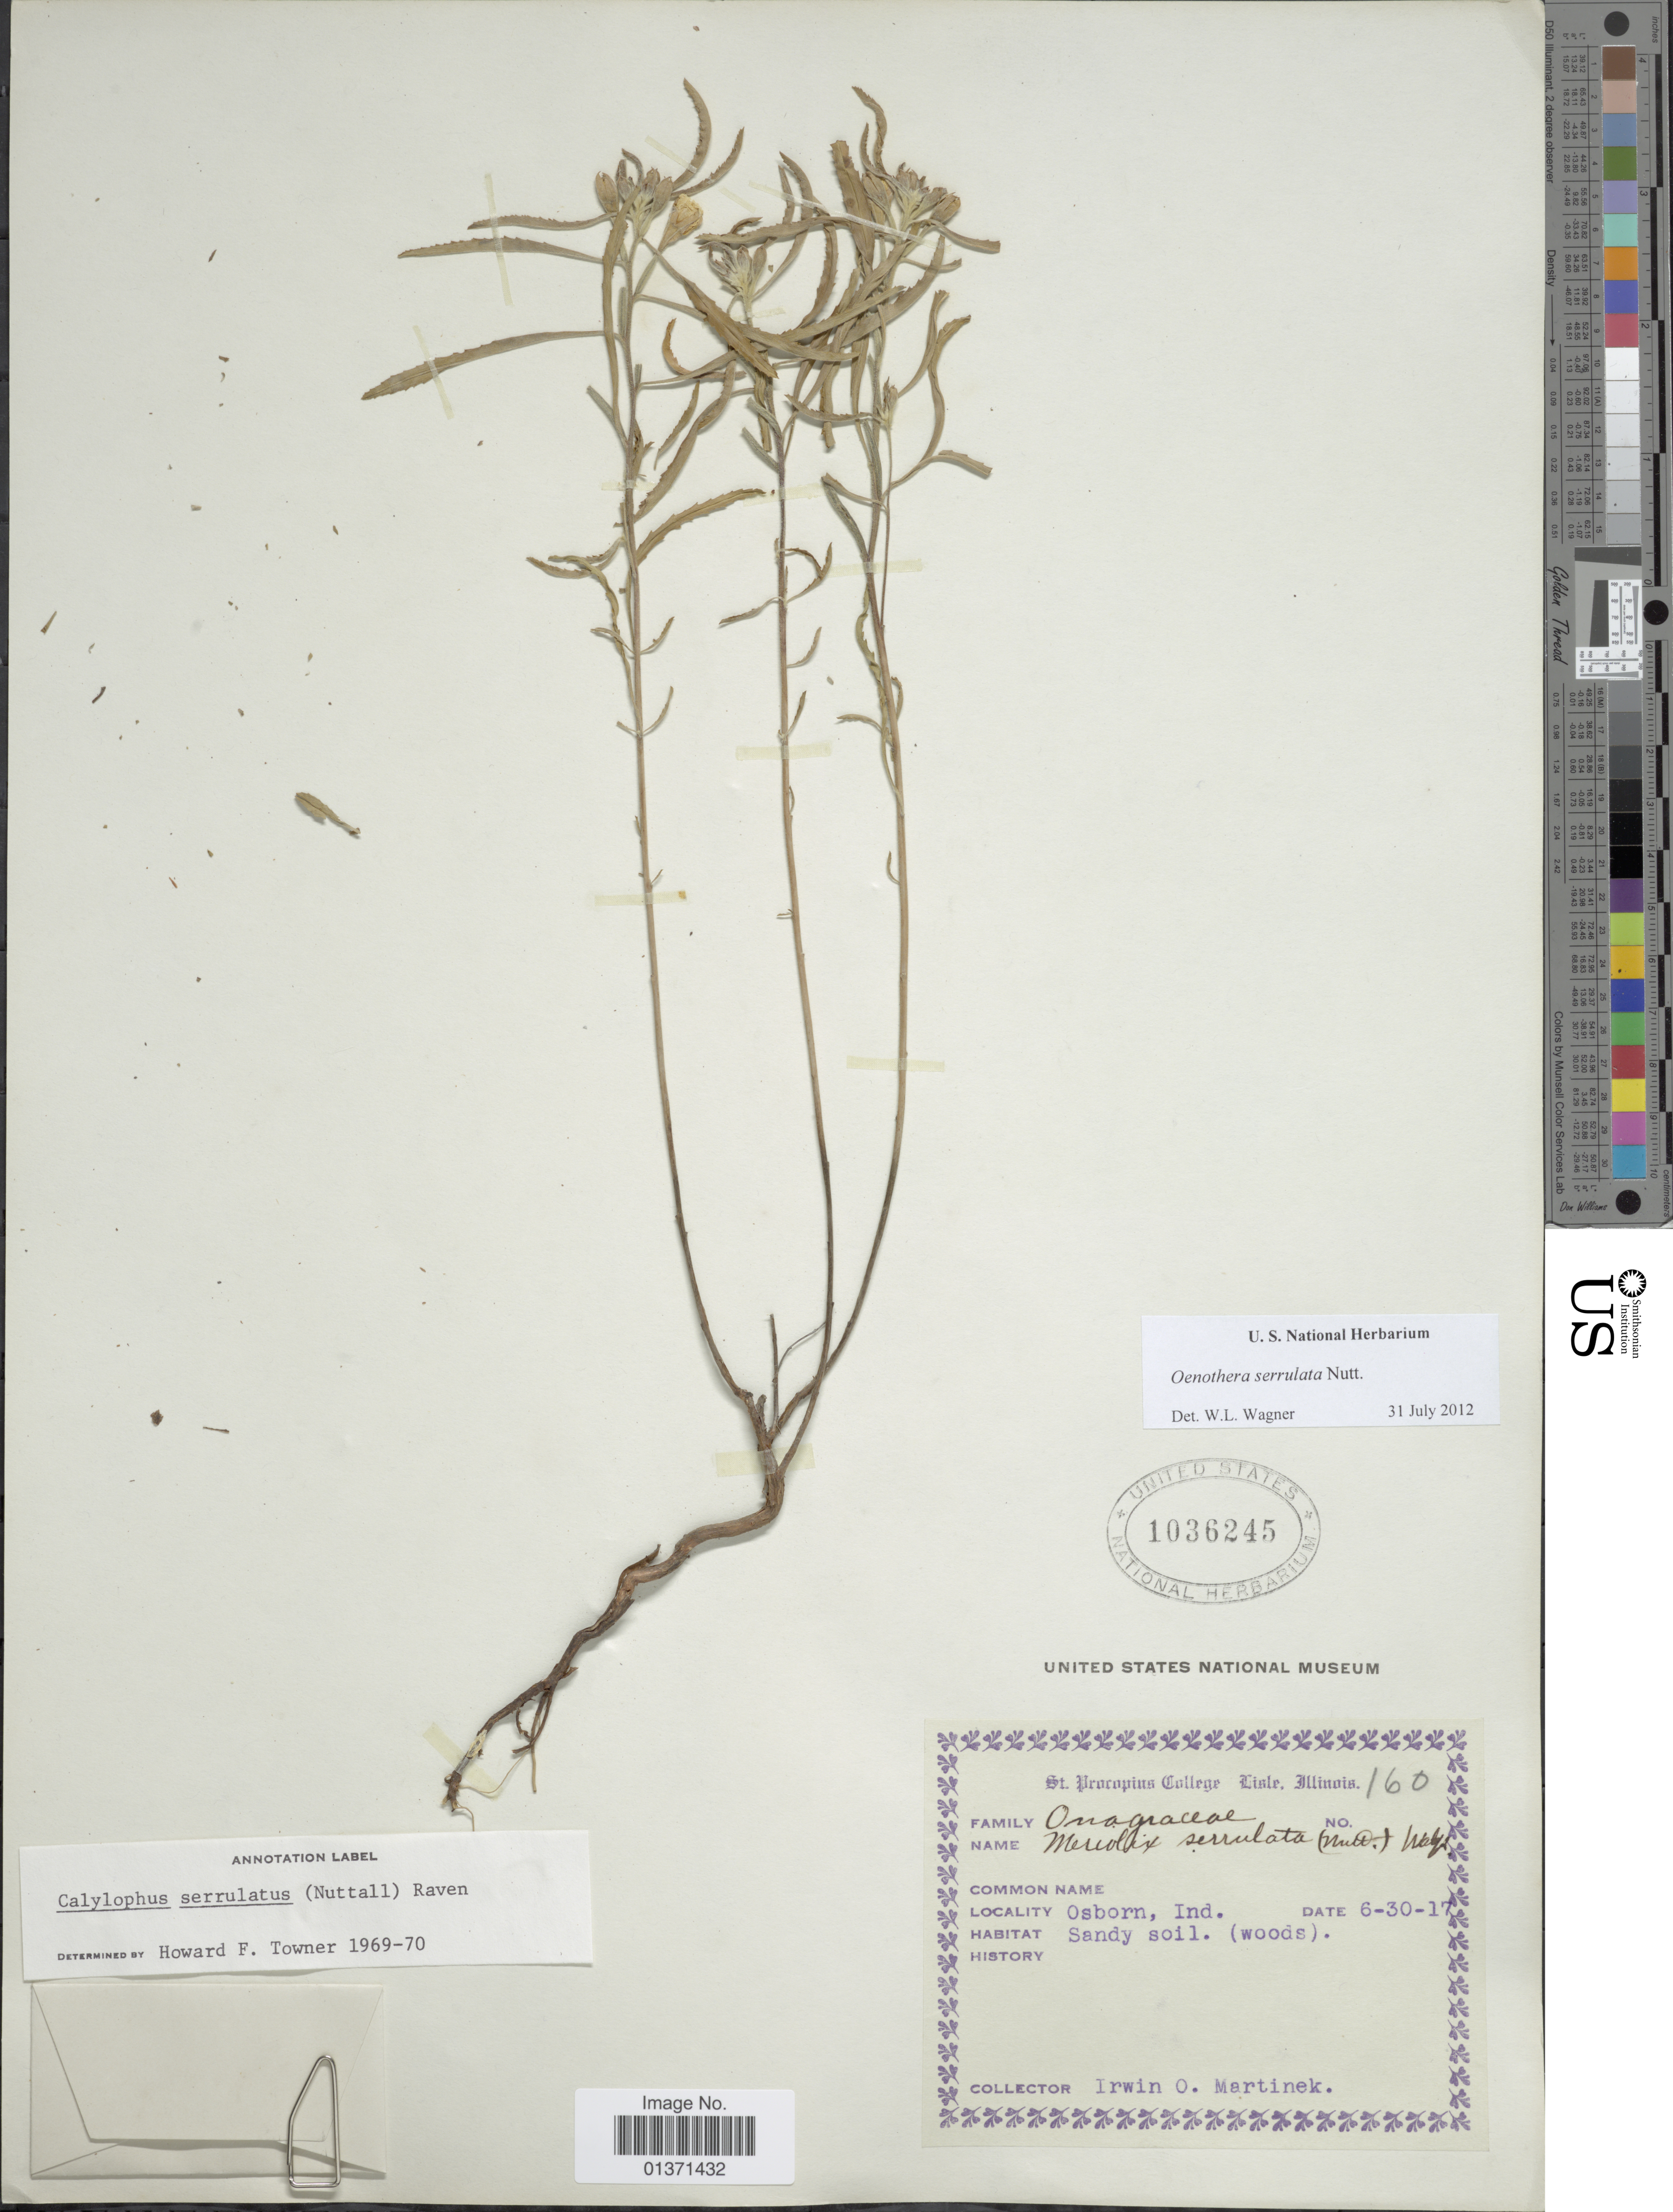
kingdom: Plantae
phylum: Tracheophyta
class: Magnoliopsida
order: Myrtales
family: Onagraceae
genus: Oenothera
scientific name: Oenothera serrulata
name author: Nutt.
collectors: I. Martinek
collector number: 160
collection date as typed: Transcribed d/m/y: 30/6/17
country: United States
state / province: Indiana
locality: Osborn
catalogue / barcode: US 1036245